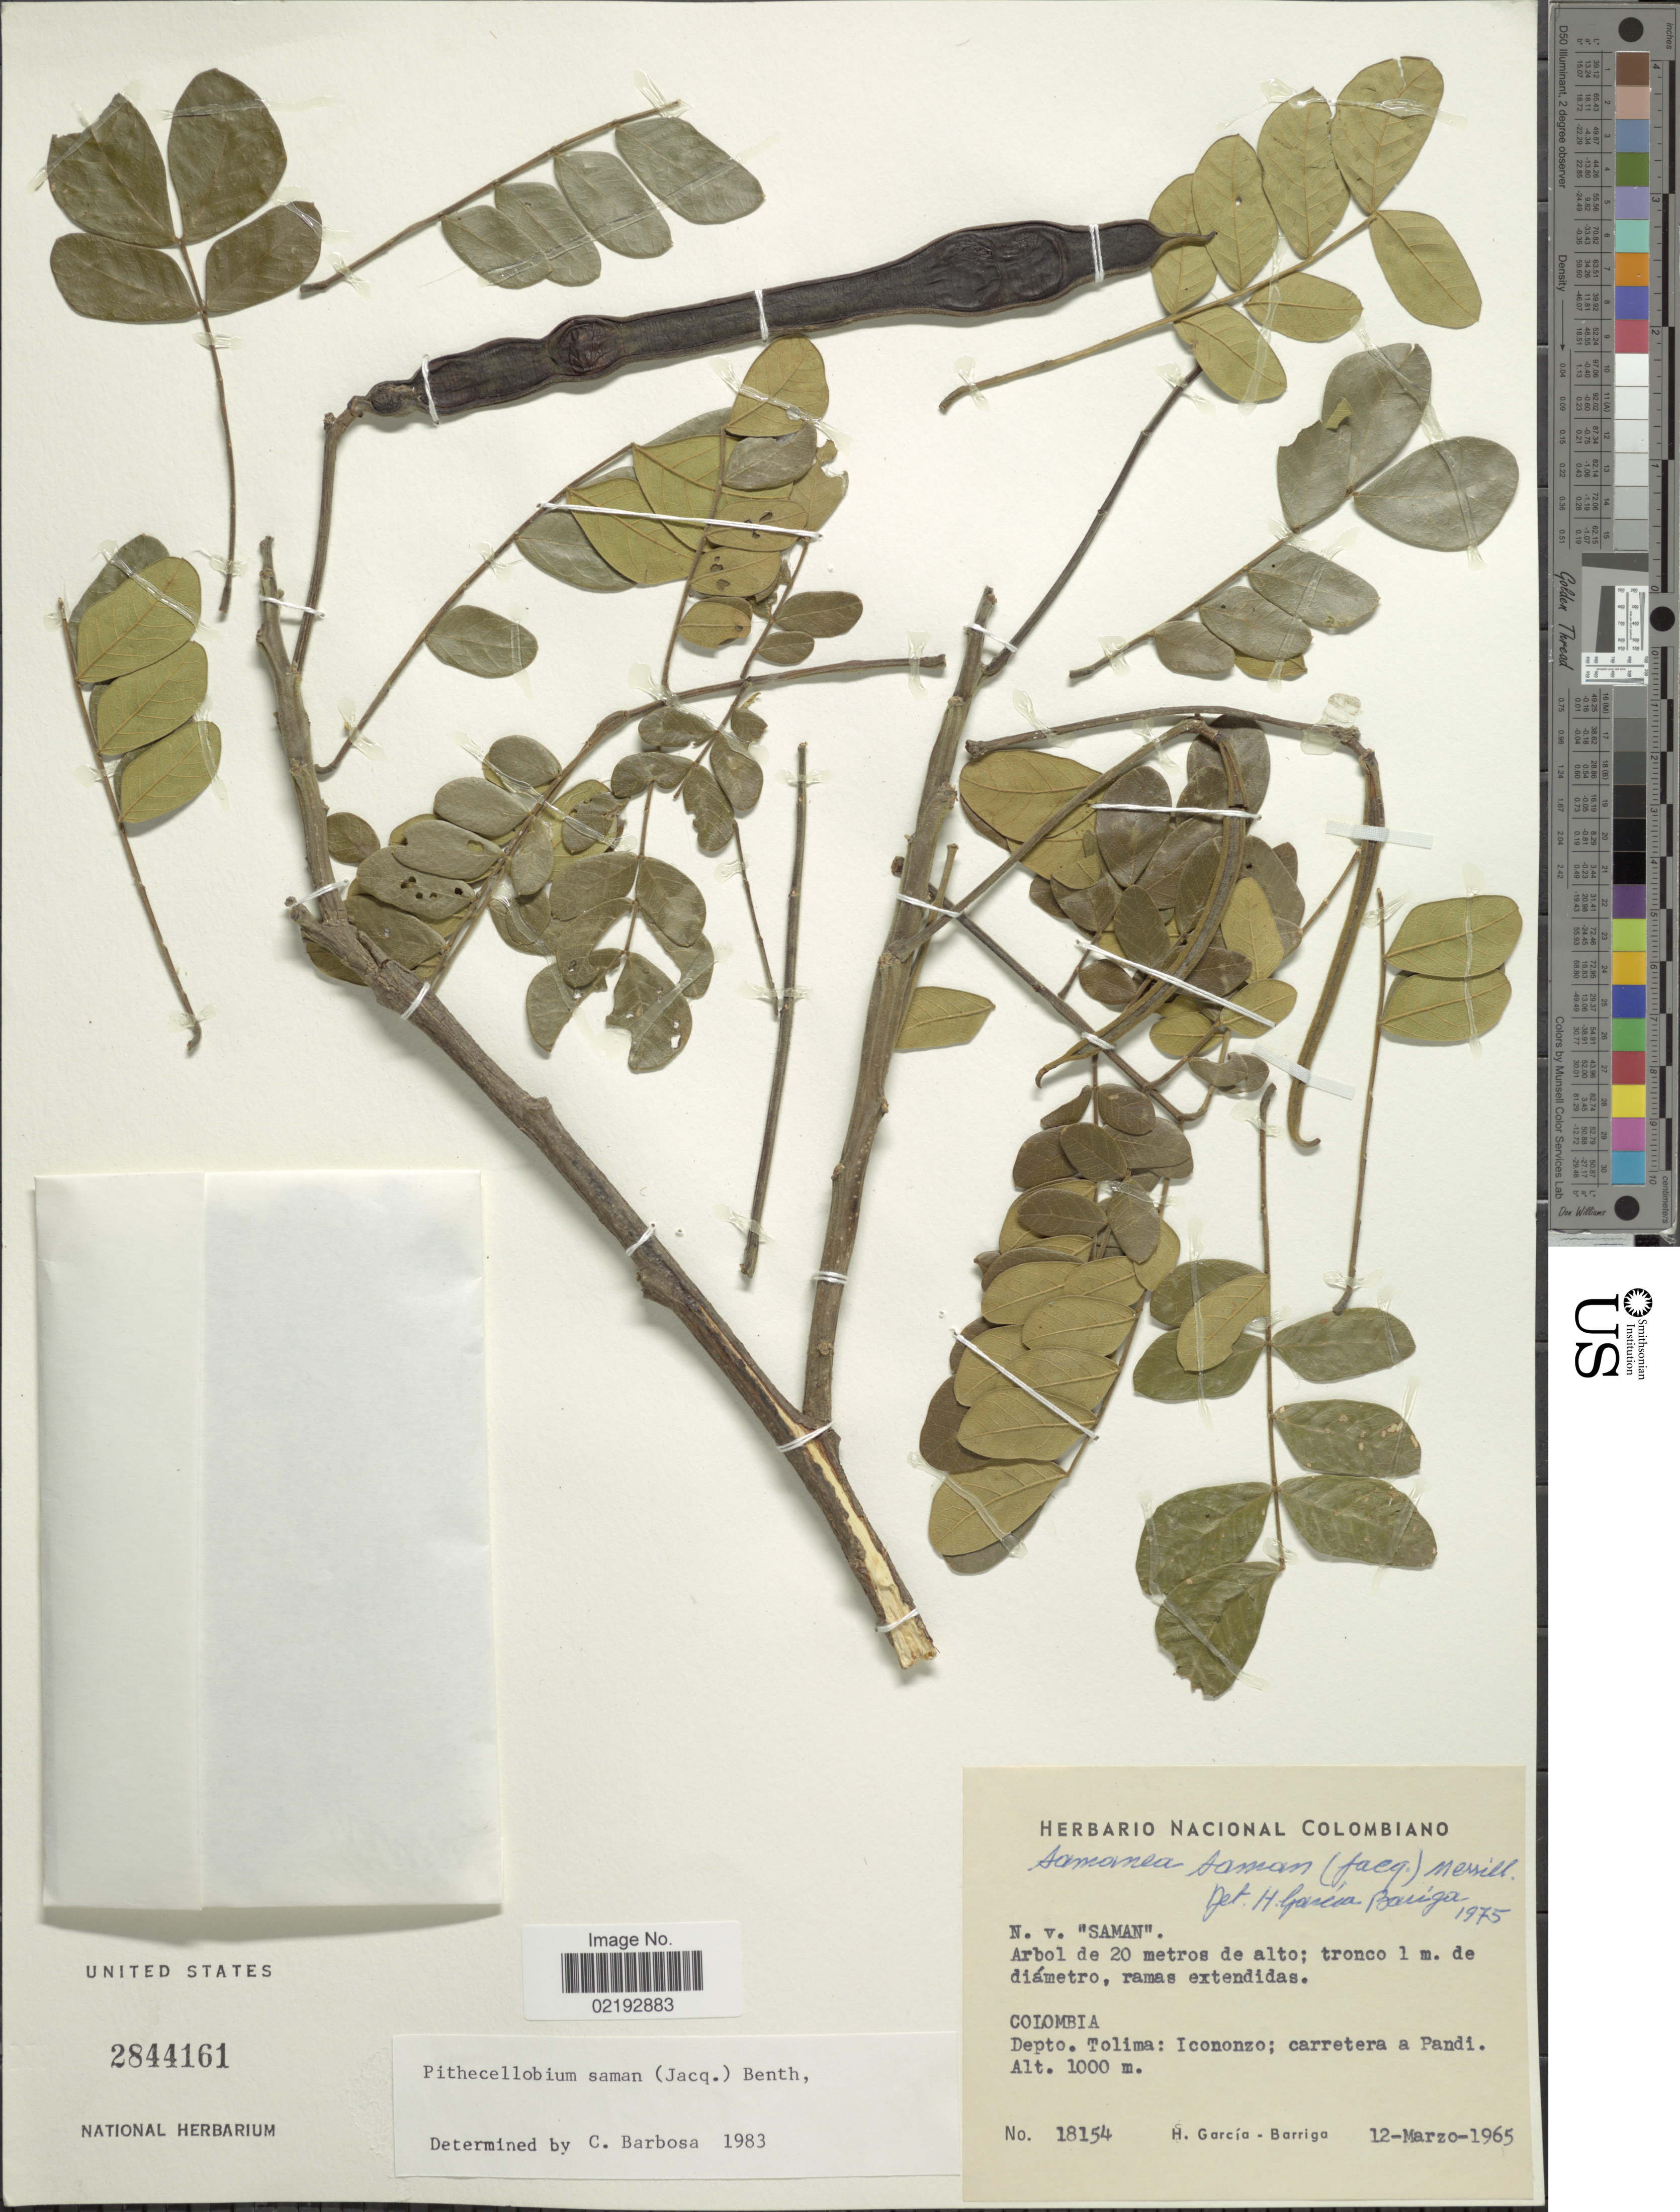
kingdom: Plantae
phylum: Tracheophyta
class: Magnoliopsida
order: Fabales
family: Fabaceae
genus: Samanea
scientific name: Samanea saman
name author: (Jacq.) Merr.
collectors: H. García Barriga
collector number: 18154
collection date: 1965-03-12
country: Colombia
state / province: Tolima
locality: Icononzo, carretera a Pandi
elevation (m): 1000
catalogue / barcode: US 2844161